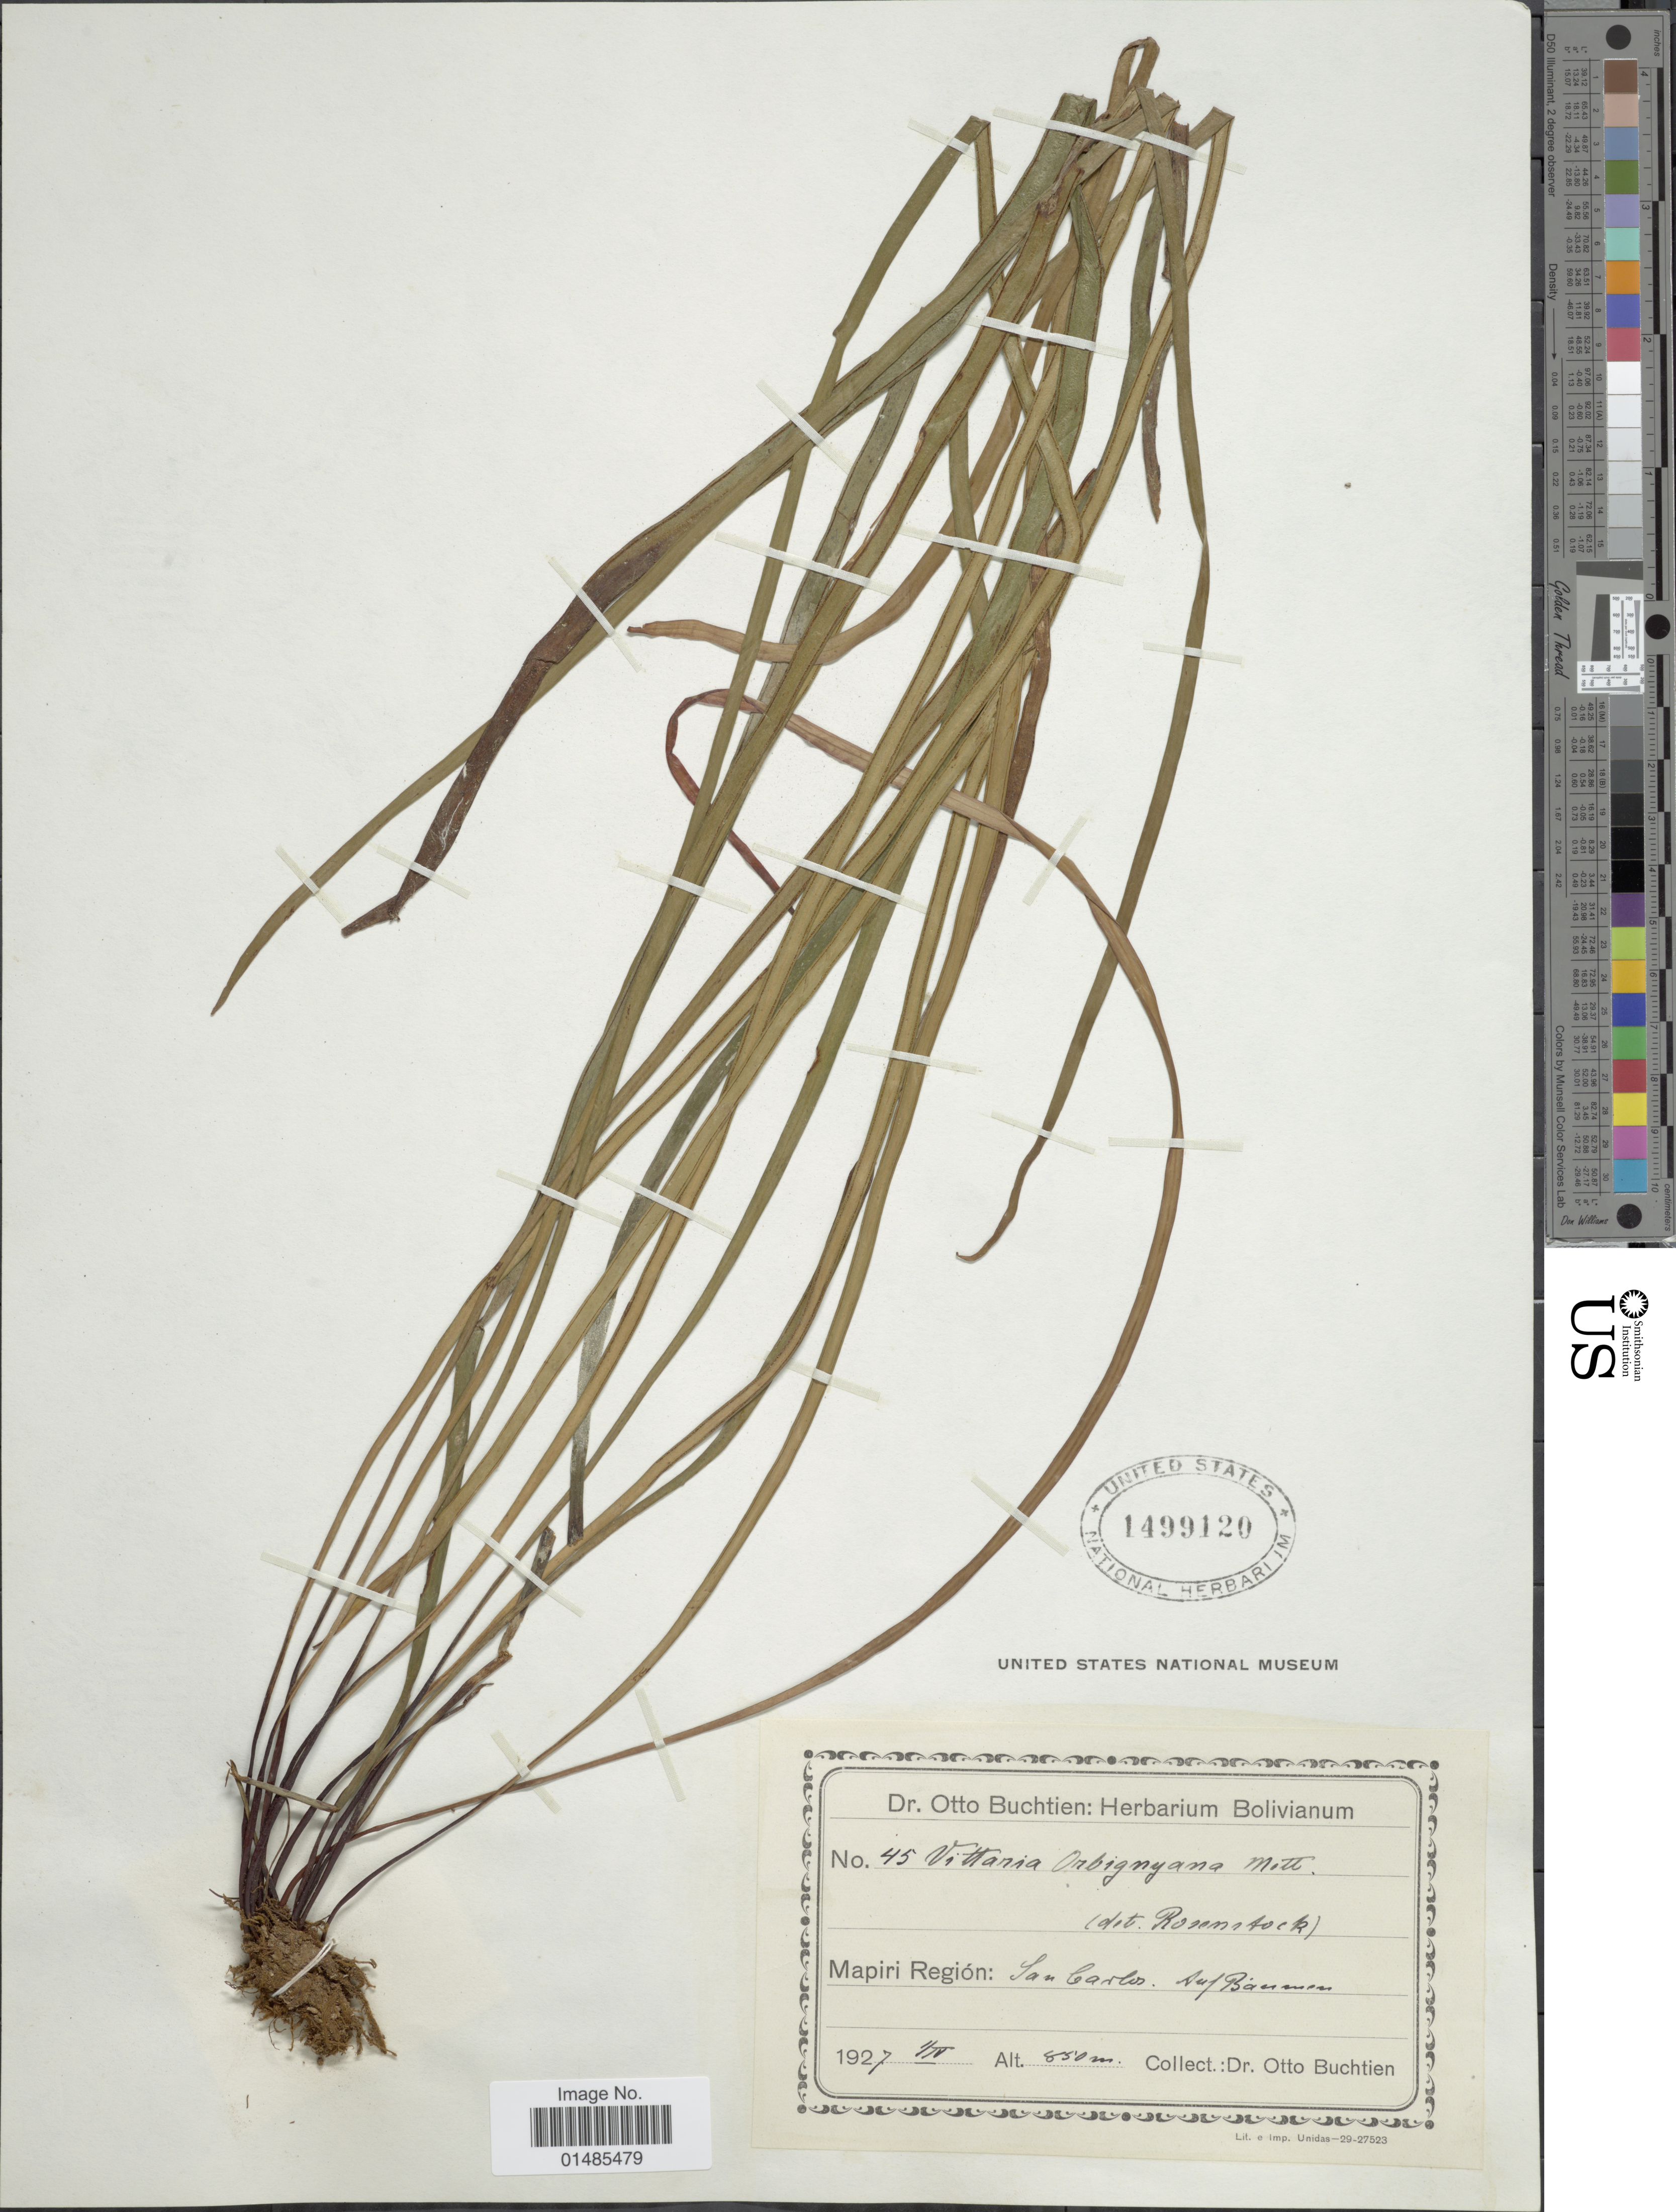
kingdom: Plantae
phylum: Tracheophyta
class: Polypodiopsida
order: Polypodiales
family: Pteridaceae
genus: Radiovittaria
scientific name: Radiovittaria stipitata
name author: (Kunze) E.H. Crane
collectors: O. Buchtien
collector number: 45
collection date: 1927-04-01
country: Bolivia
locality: Mapiri Región: San Carlos. Auf Baumen.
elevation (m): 850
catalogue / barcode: US 1499120